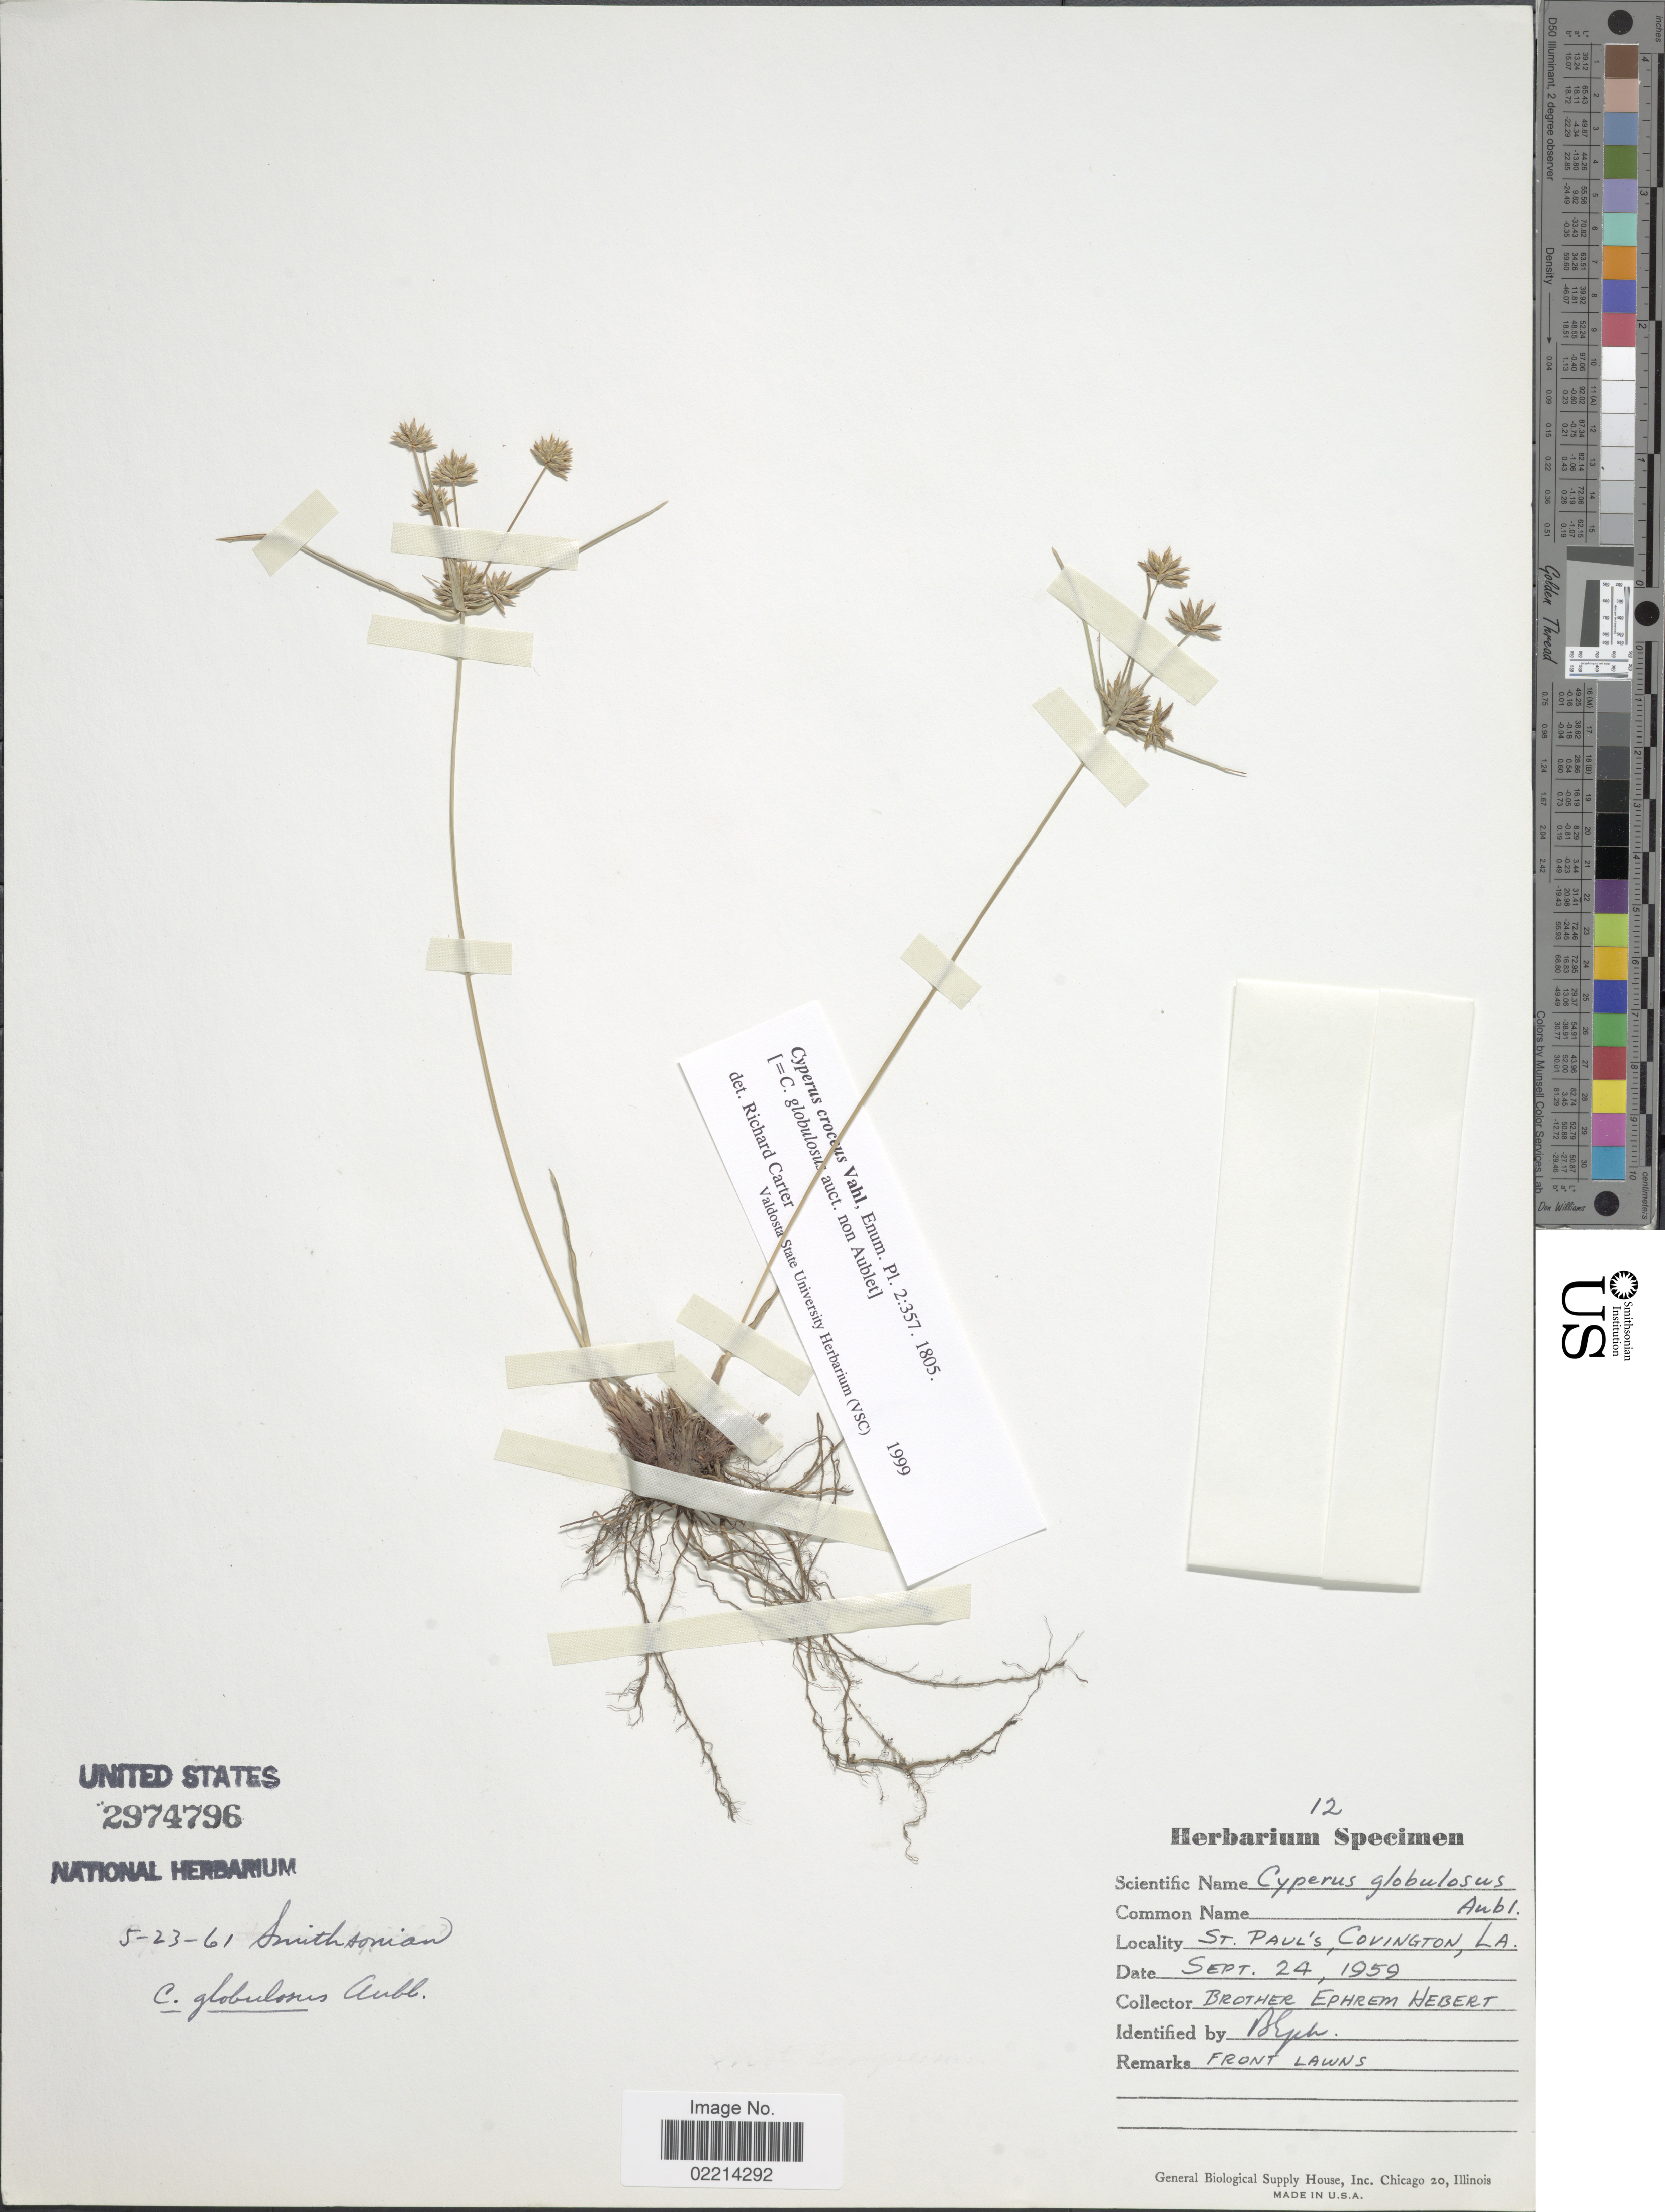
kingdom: Plantae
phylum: Tracheophyta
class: Liliopsida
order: Poales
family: Cyperaceae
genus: Cyperus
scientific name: Cyperus croceus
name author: Vahl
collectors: E. Hebert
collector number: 12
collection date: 1959-09-24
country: United States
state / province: Louisiana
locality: St Paul's, Covington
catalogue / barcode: US 2974796